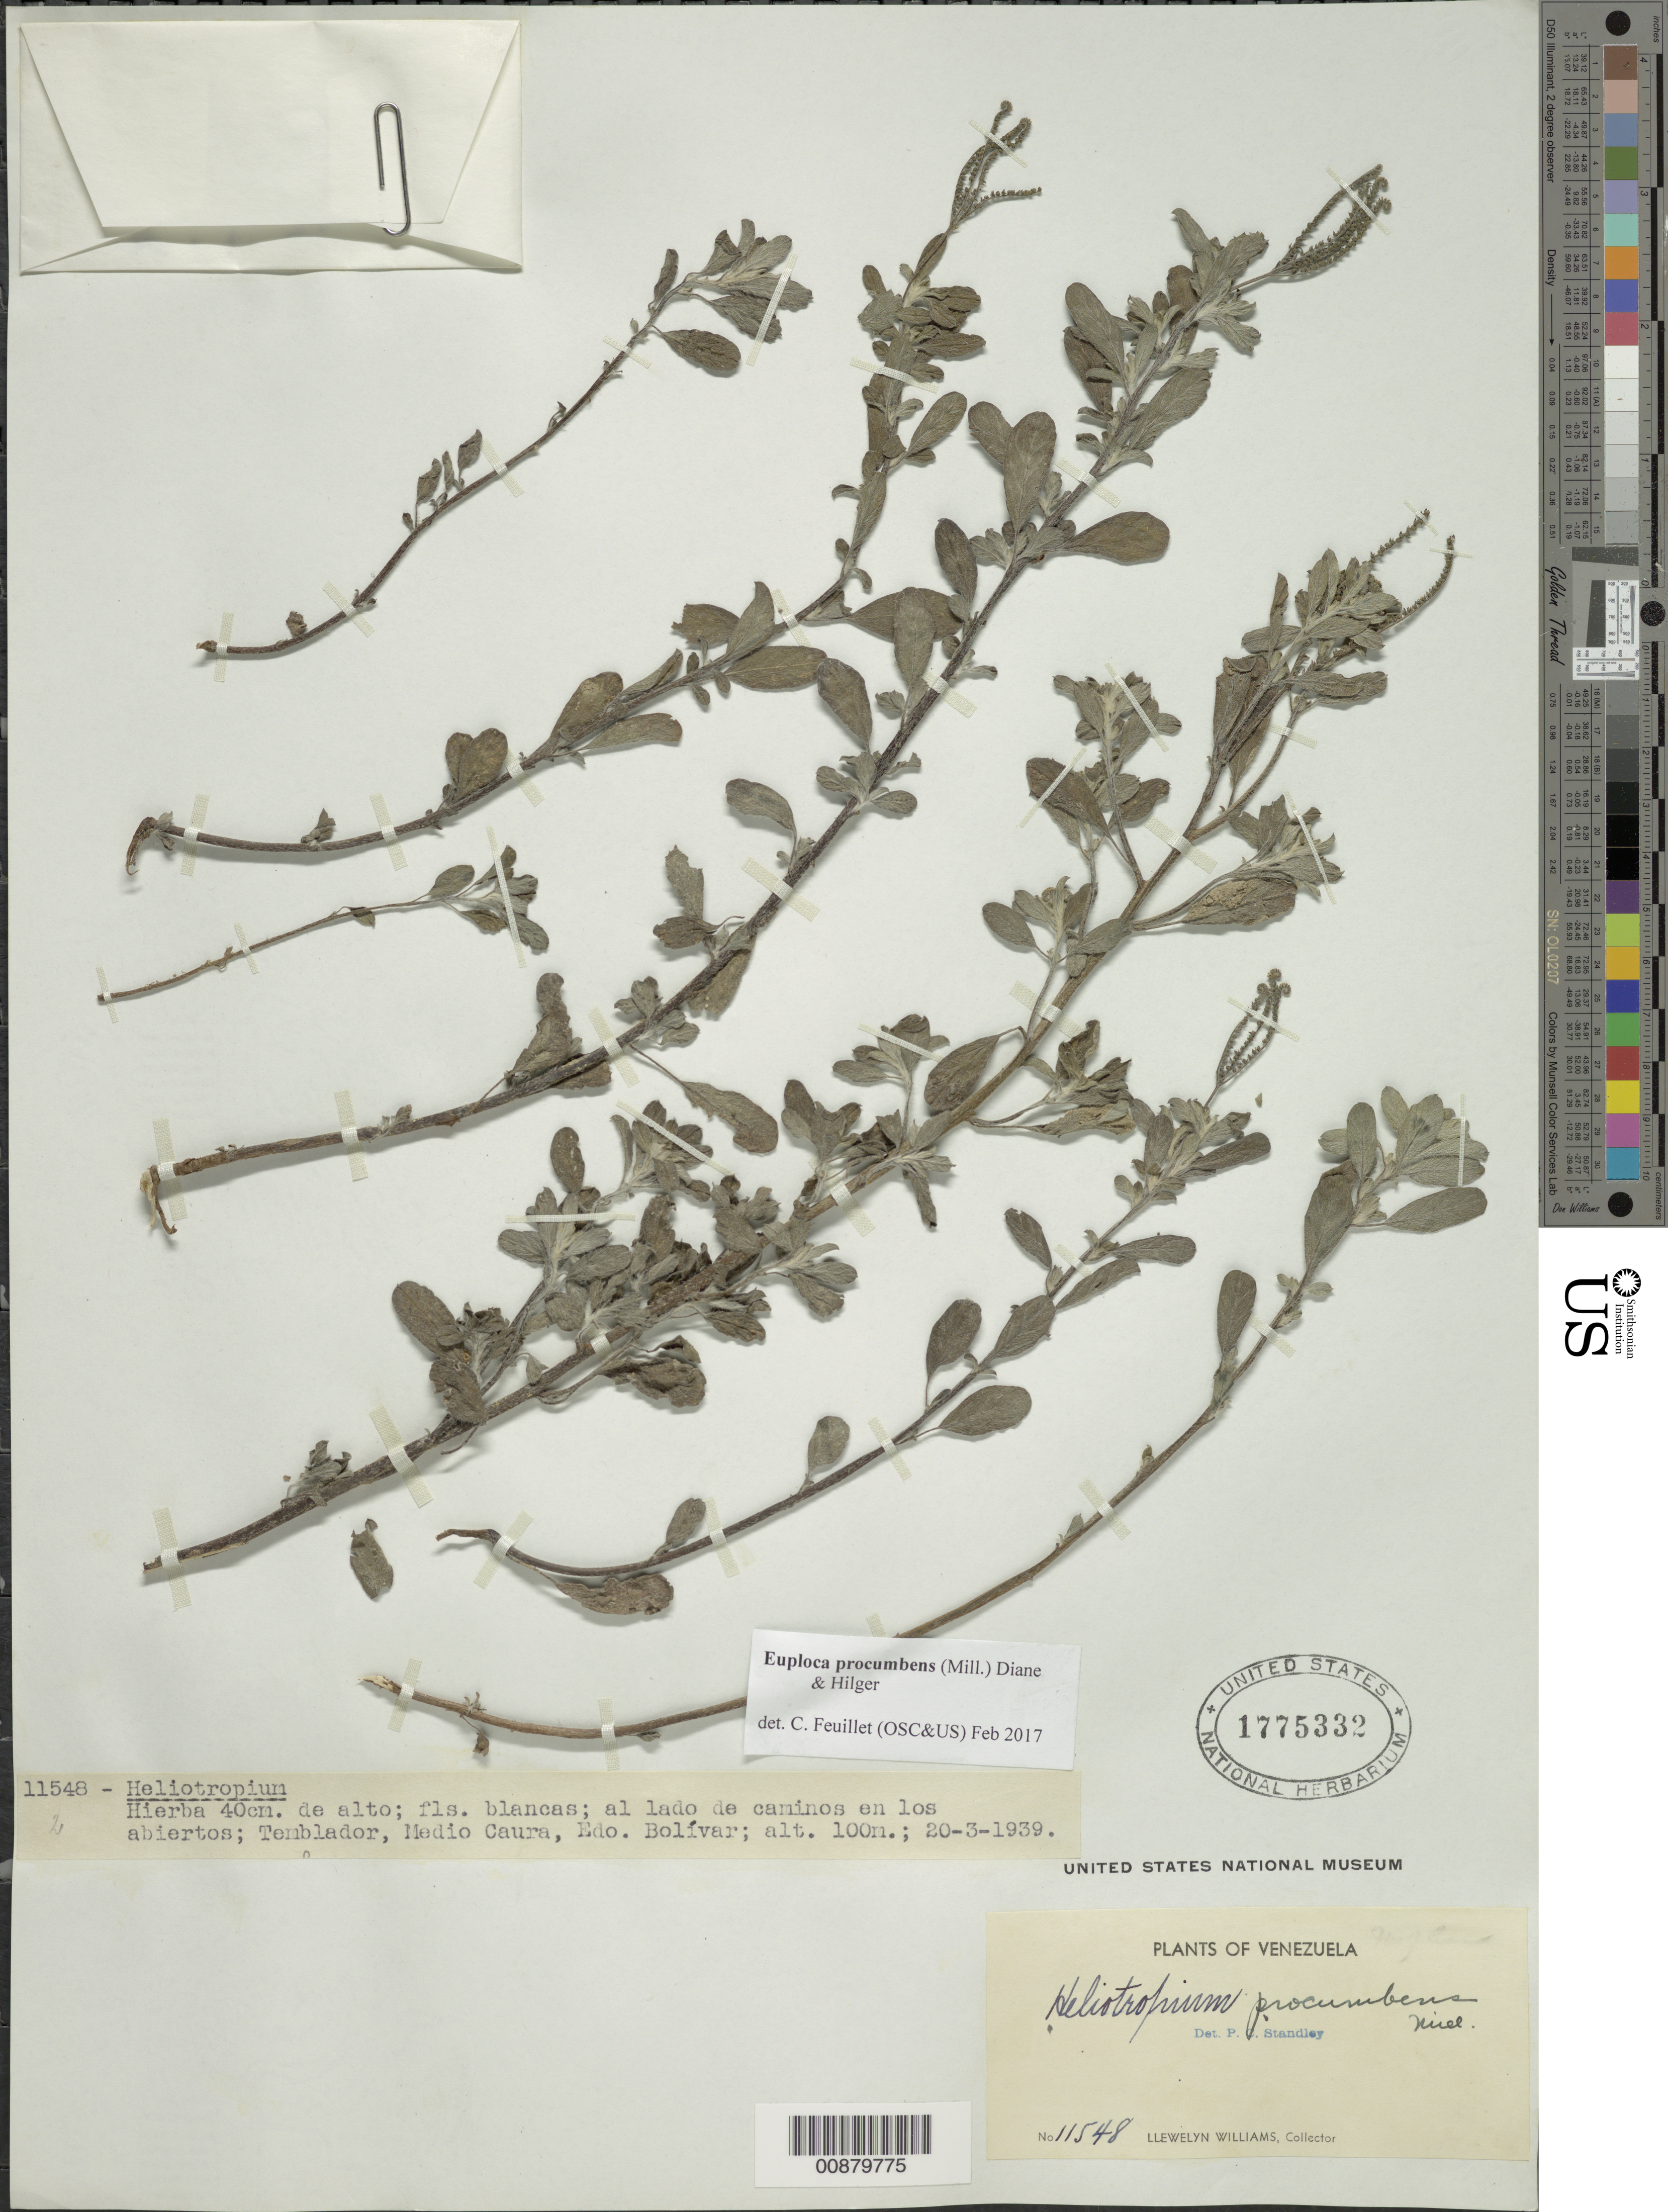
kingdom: Plantae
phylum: Tracheophyta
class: Magnoliopsida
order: Boraginales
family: Heliotropiaceae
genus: Heliotropium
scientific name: Heliotropium procumbens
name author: Mill.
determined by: Standley, Paul C.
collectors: Ll. Williams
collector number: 11548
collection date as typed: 20-Mar-39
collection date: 1939-03-20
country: Venezuela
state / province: Bolívar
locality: Temblador, Medio Caura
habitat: Lado de caminos en los abiertos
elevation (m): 100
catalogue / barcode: US 1775332